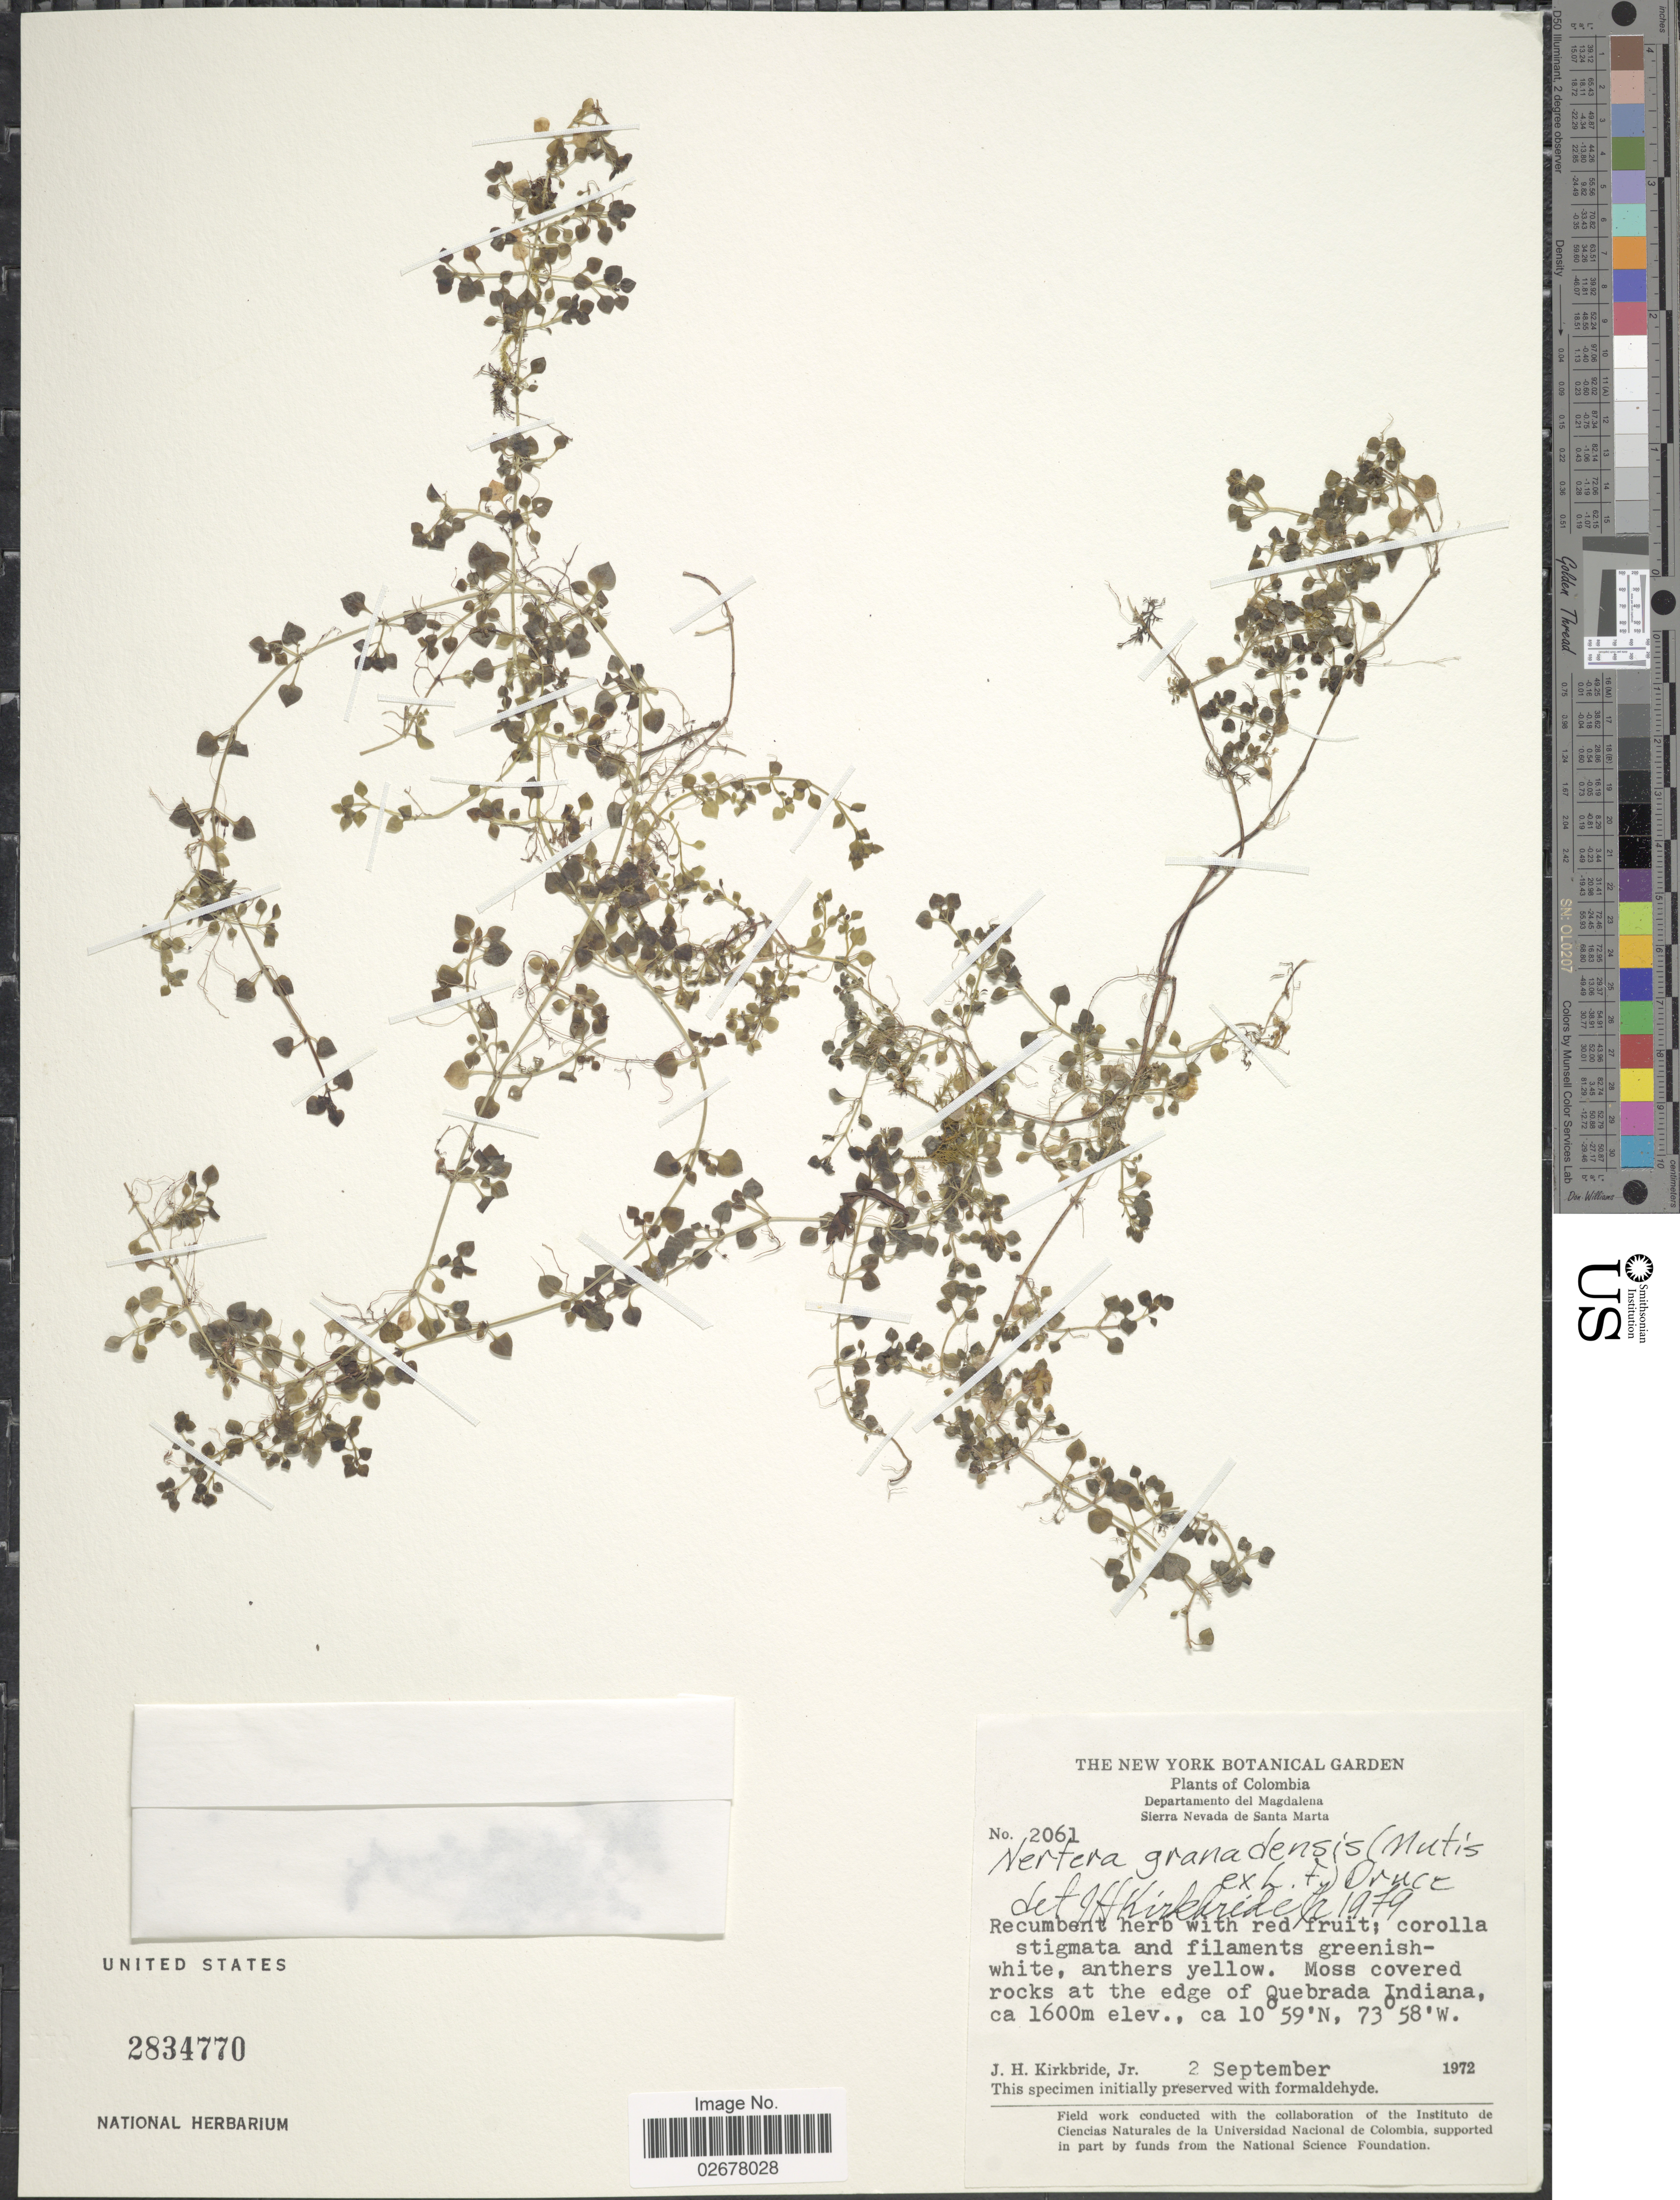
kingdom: Plantae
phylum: Tracheophyta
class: Magnoliopsida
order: Gentianales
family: Rubiaceae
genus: Nertera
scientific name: Nertera depressa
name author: Banks & Sol. ex Gaertn.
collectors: J. H. Kirkbride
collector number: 2061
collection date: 1972-09-02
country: Colombia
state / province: Magdalena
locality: Departamento del Magdalena, Sierra Nevada de Santa Marta, Moss covered rocks at the edge of Quebrada Indiana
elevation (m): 1600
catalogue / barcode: US 2834770